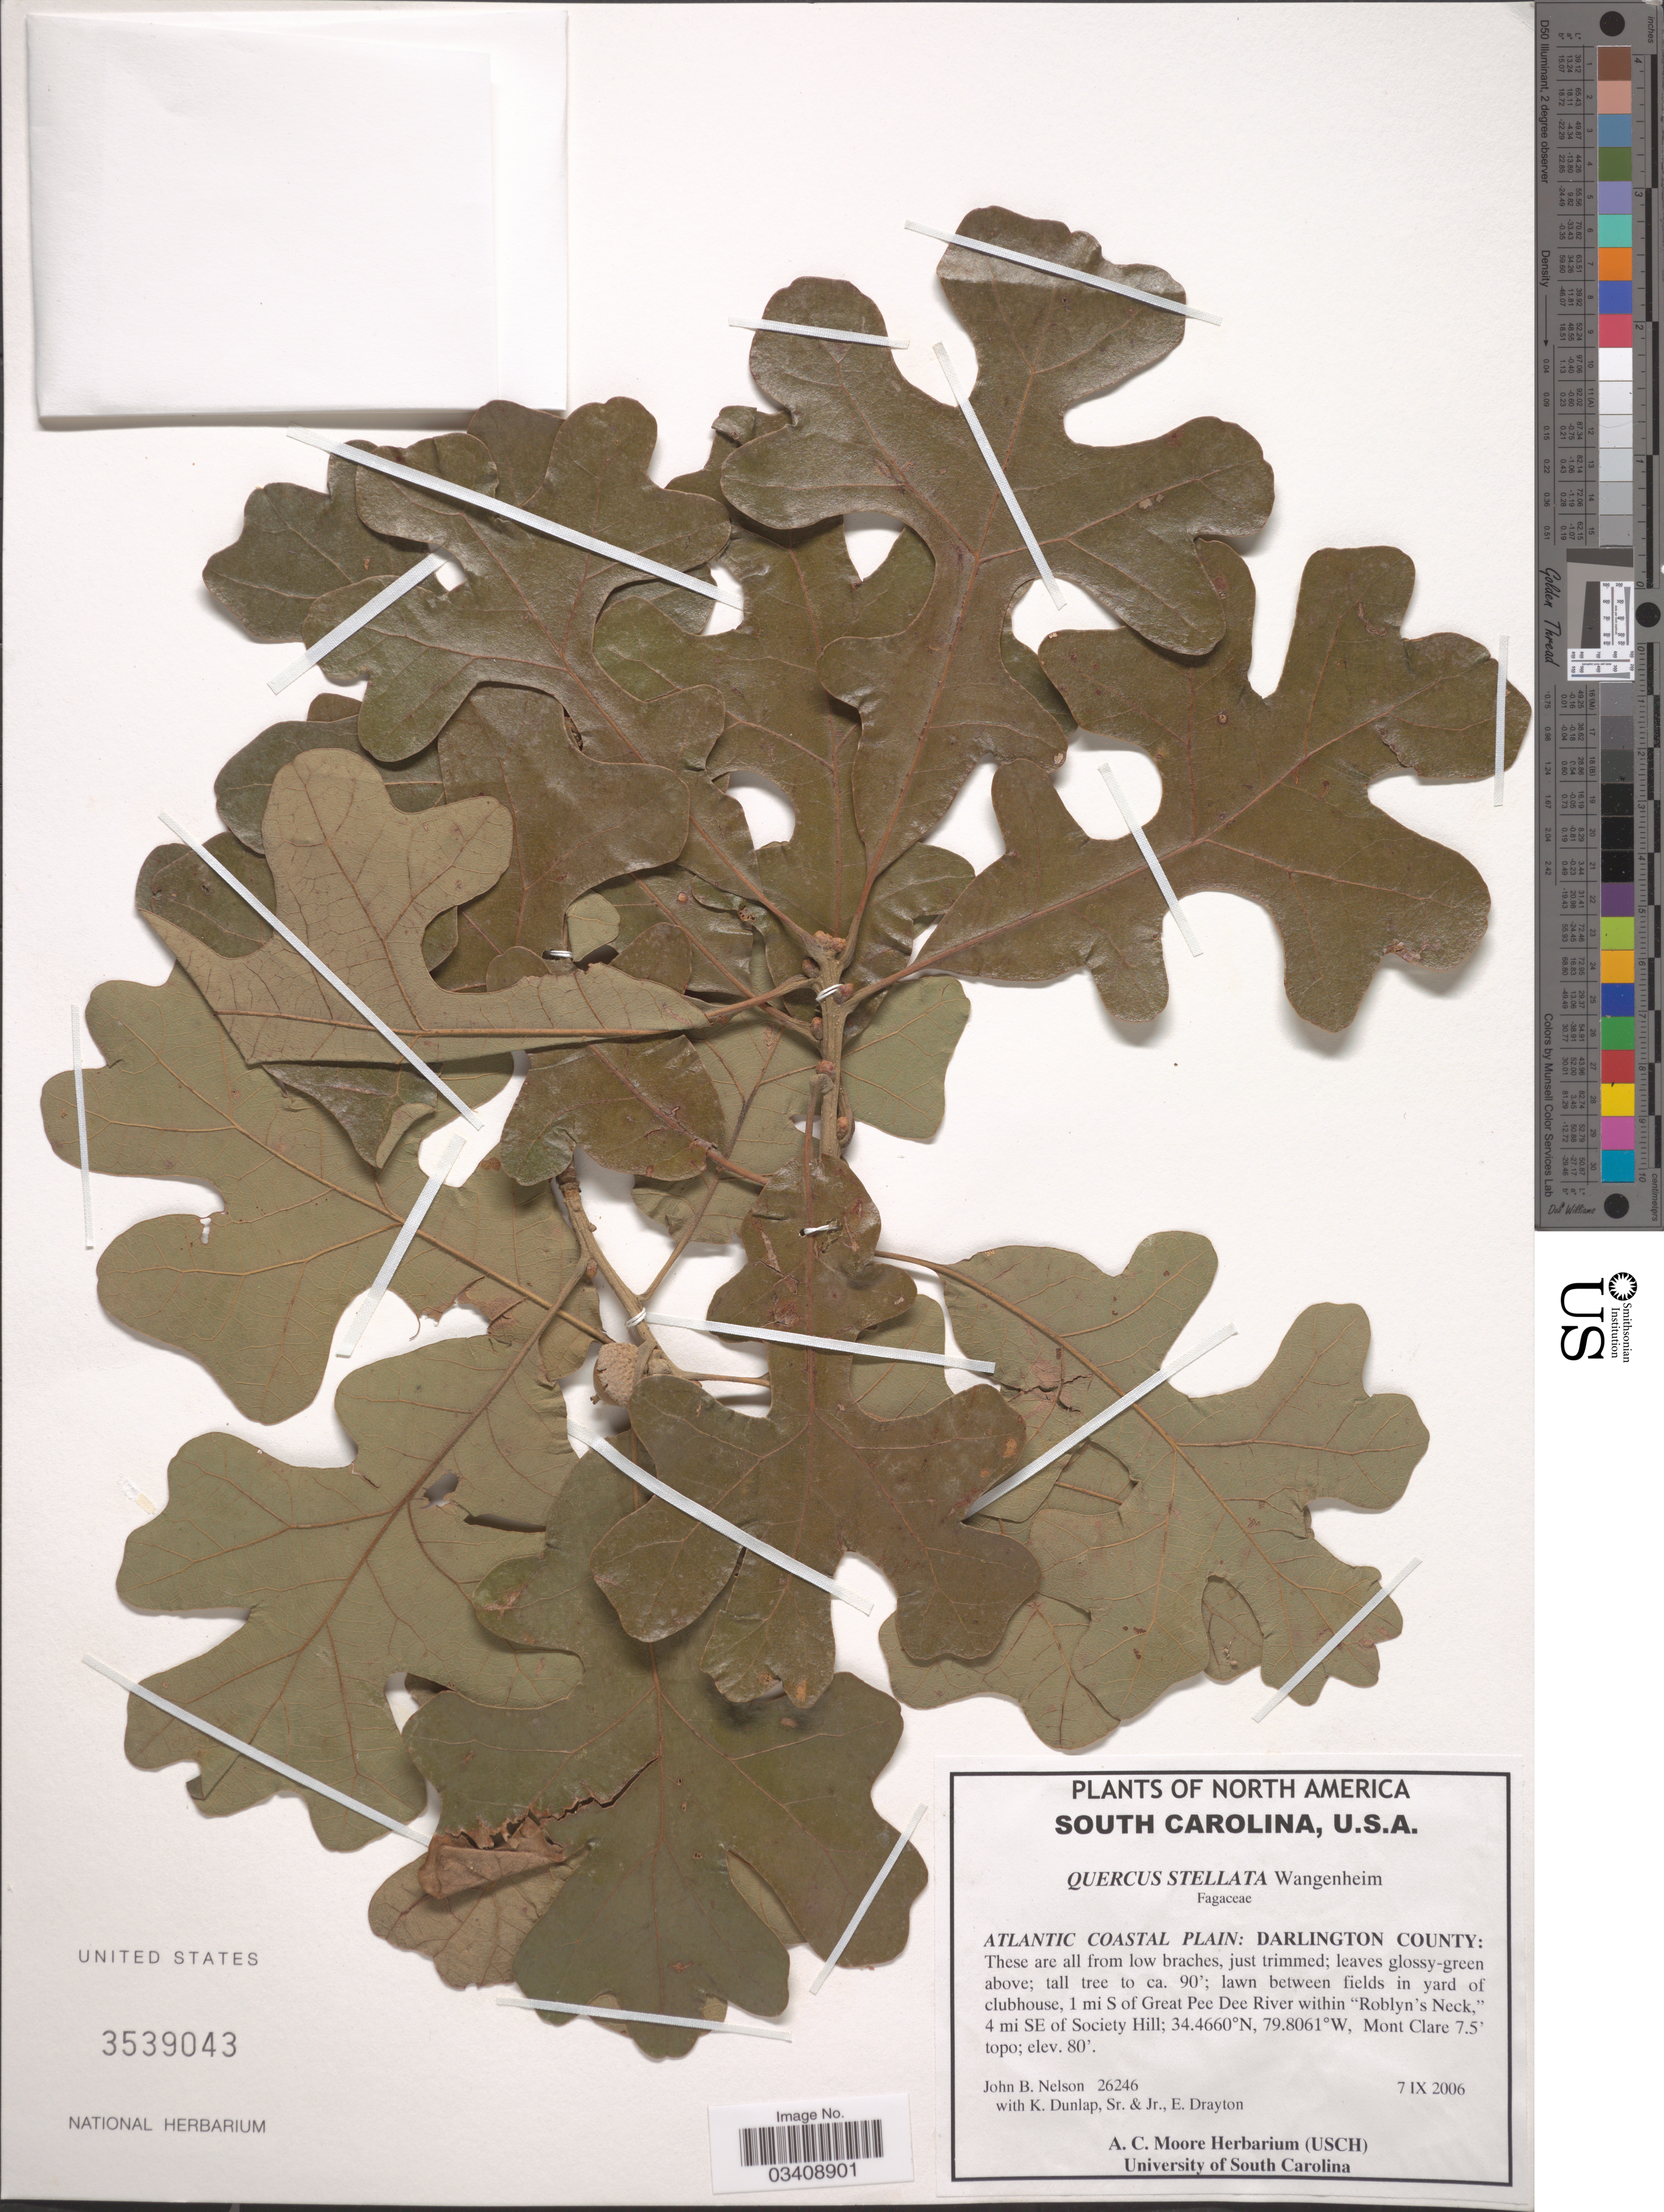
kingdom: Plantae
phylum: Tracheophyta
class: Magnoliopsida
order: Fagales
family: Fagaceae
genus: Quercus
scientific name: Quercus stellata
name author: Wangenh.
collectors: J. Nelson, K. Dunlap & E. Drayton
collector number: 26246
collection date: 2006-09-07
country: United States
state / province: South Carolina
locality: Atlantic Coastal Plain: Darlington County: lawn between fields in yard of clubhouse, 1 mi S of Great Pee Dee River within "Roblyn's Neck", 4 mi SE of Society Hill. Mont Clare 7.5' topo.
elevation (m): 24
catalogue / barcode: US 3539043